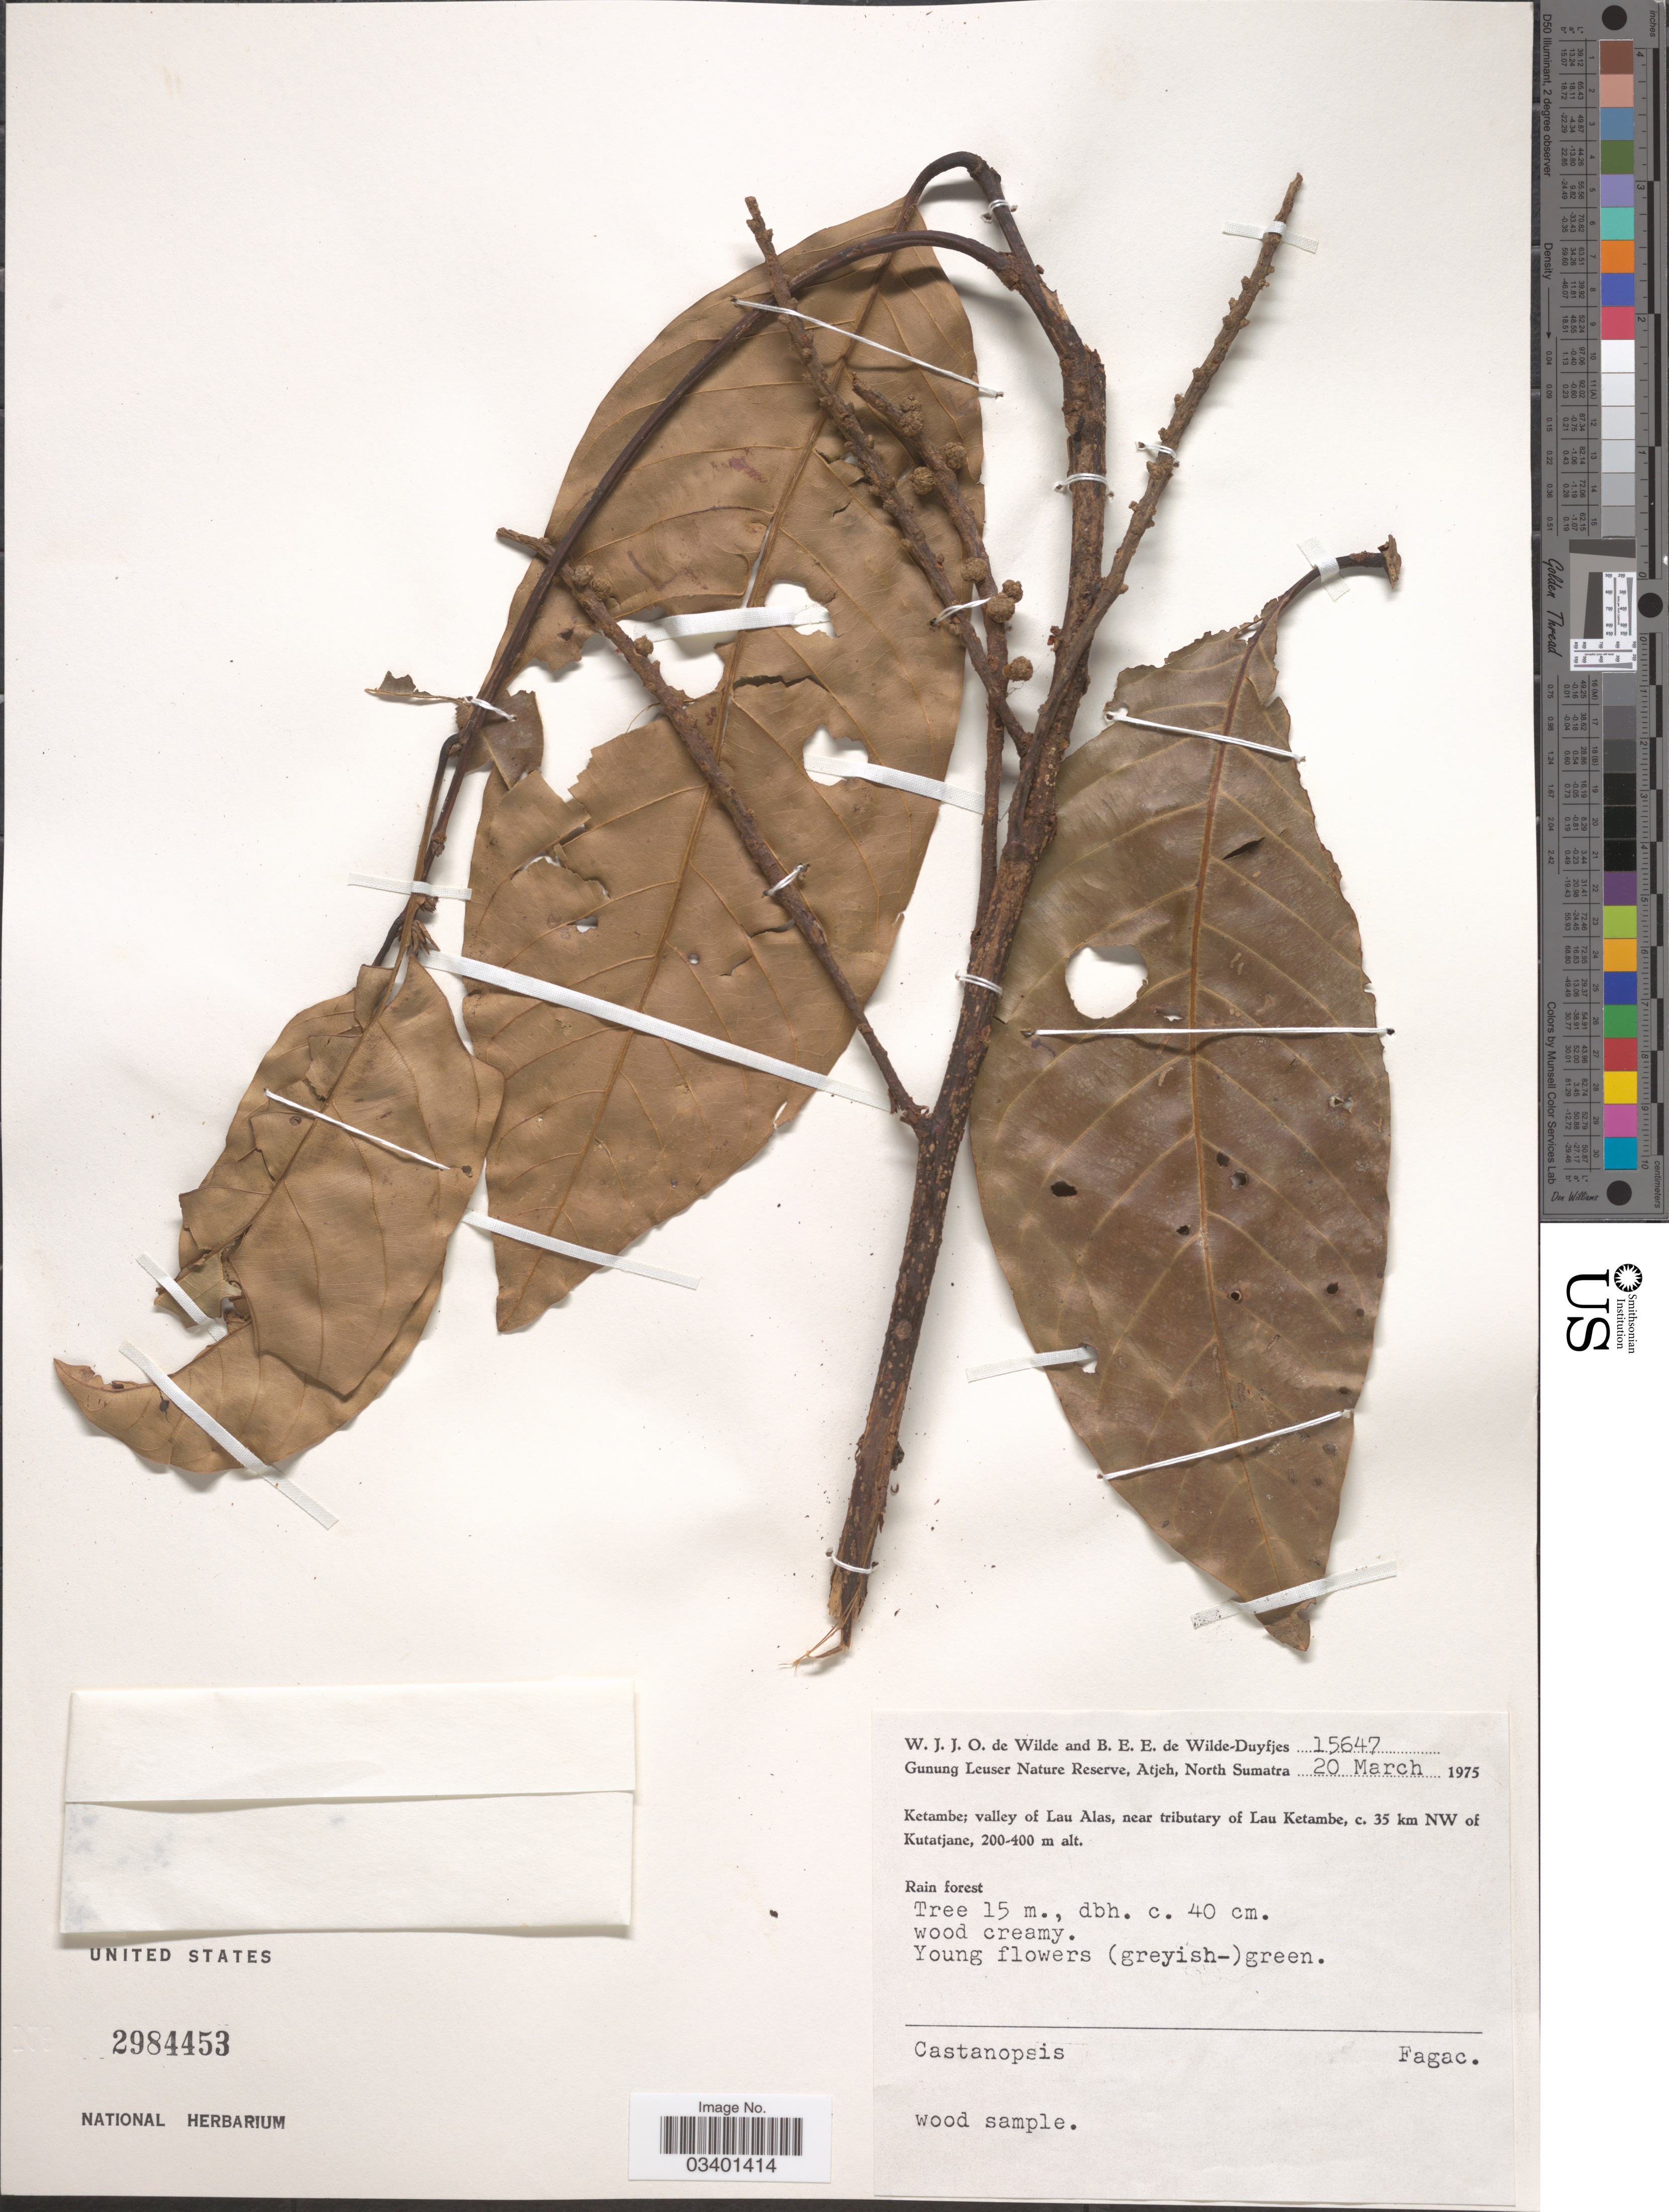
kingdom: Plantae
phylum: Tracheophyta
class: Magnoliopsida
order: Fagales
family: Fagaceae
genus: Castanopsis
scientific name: Castanopsis sp.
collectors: W. J. de Wilde & B. E. de Wilde-Duyfjes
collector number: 15647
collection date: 1975-03-20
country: Indonesia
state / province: Sumatra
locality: Gunung Leuser Nature Reserves, Atjeh, North Sumatra. Ketambe; valley of Lau Alas, near tributary of Lau Ketambe, c. 35 km NW of Kutatjane.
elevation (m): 200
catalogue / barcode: US 2984453